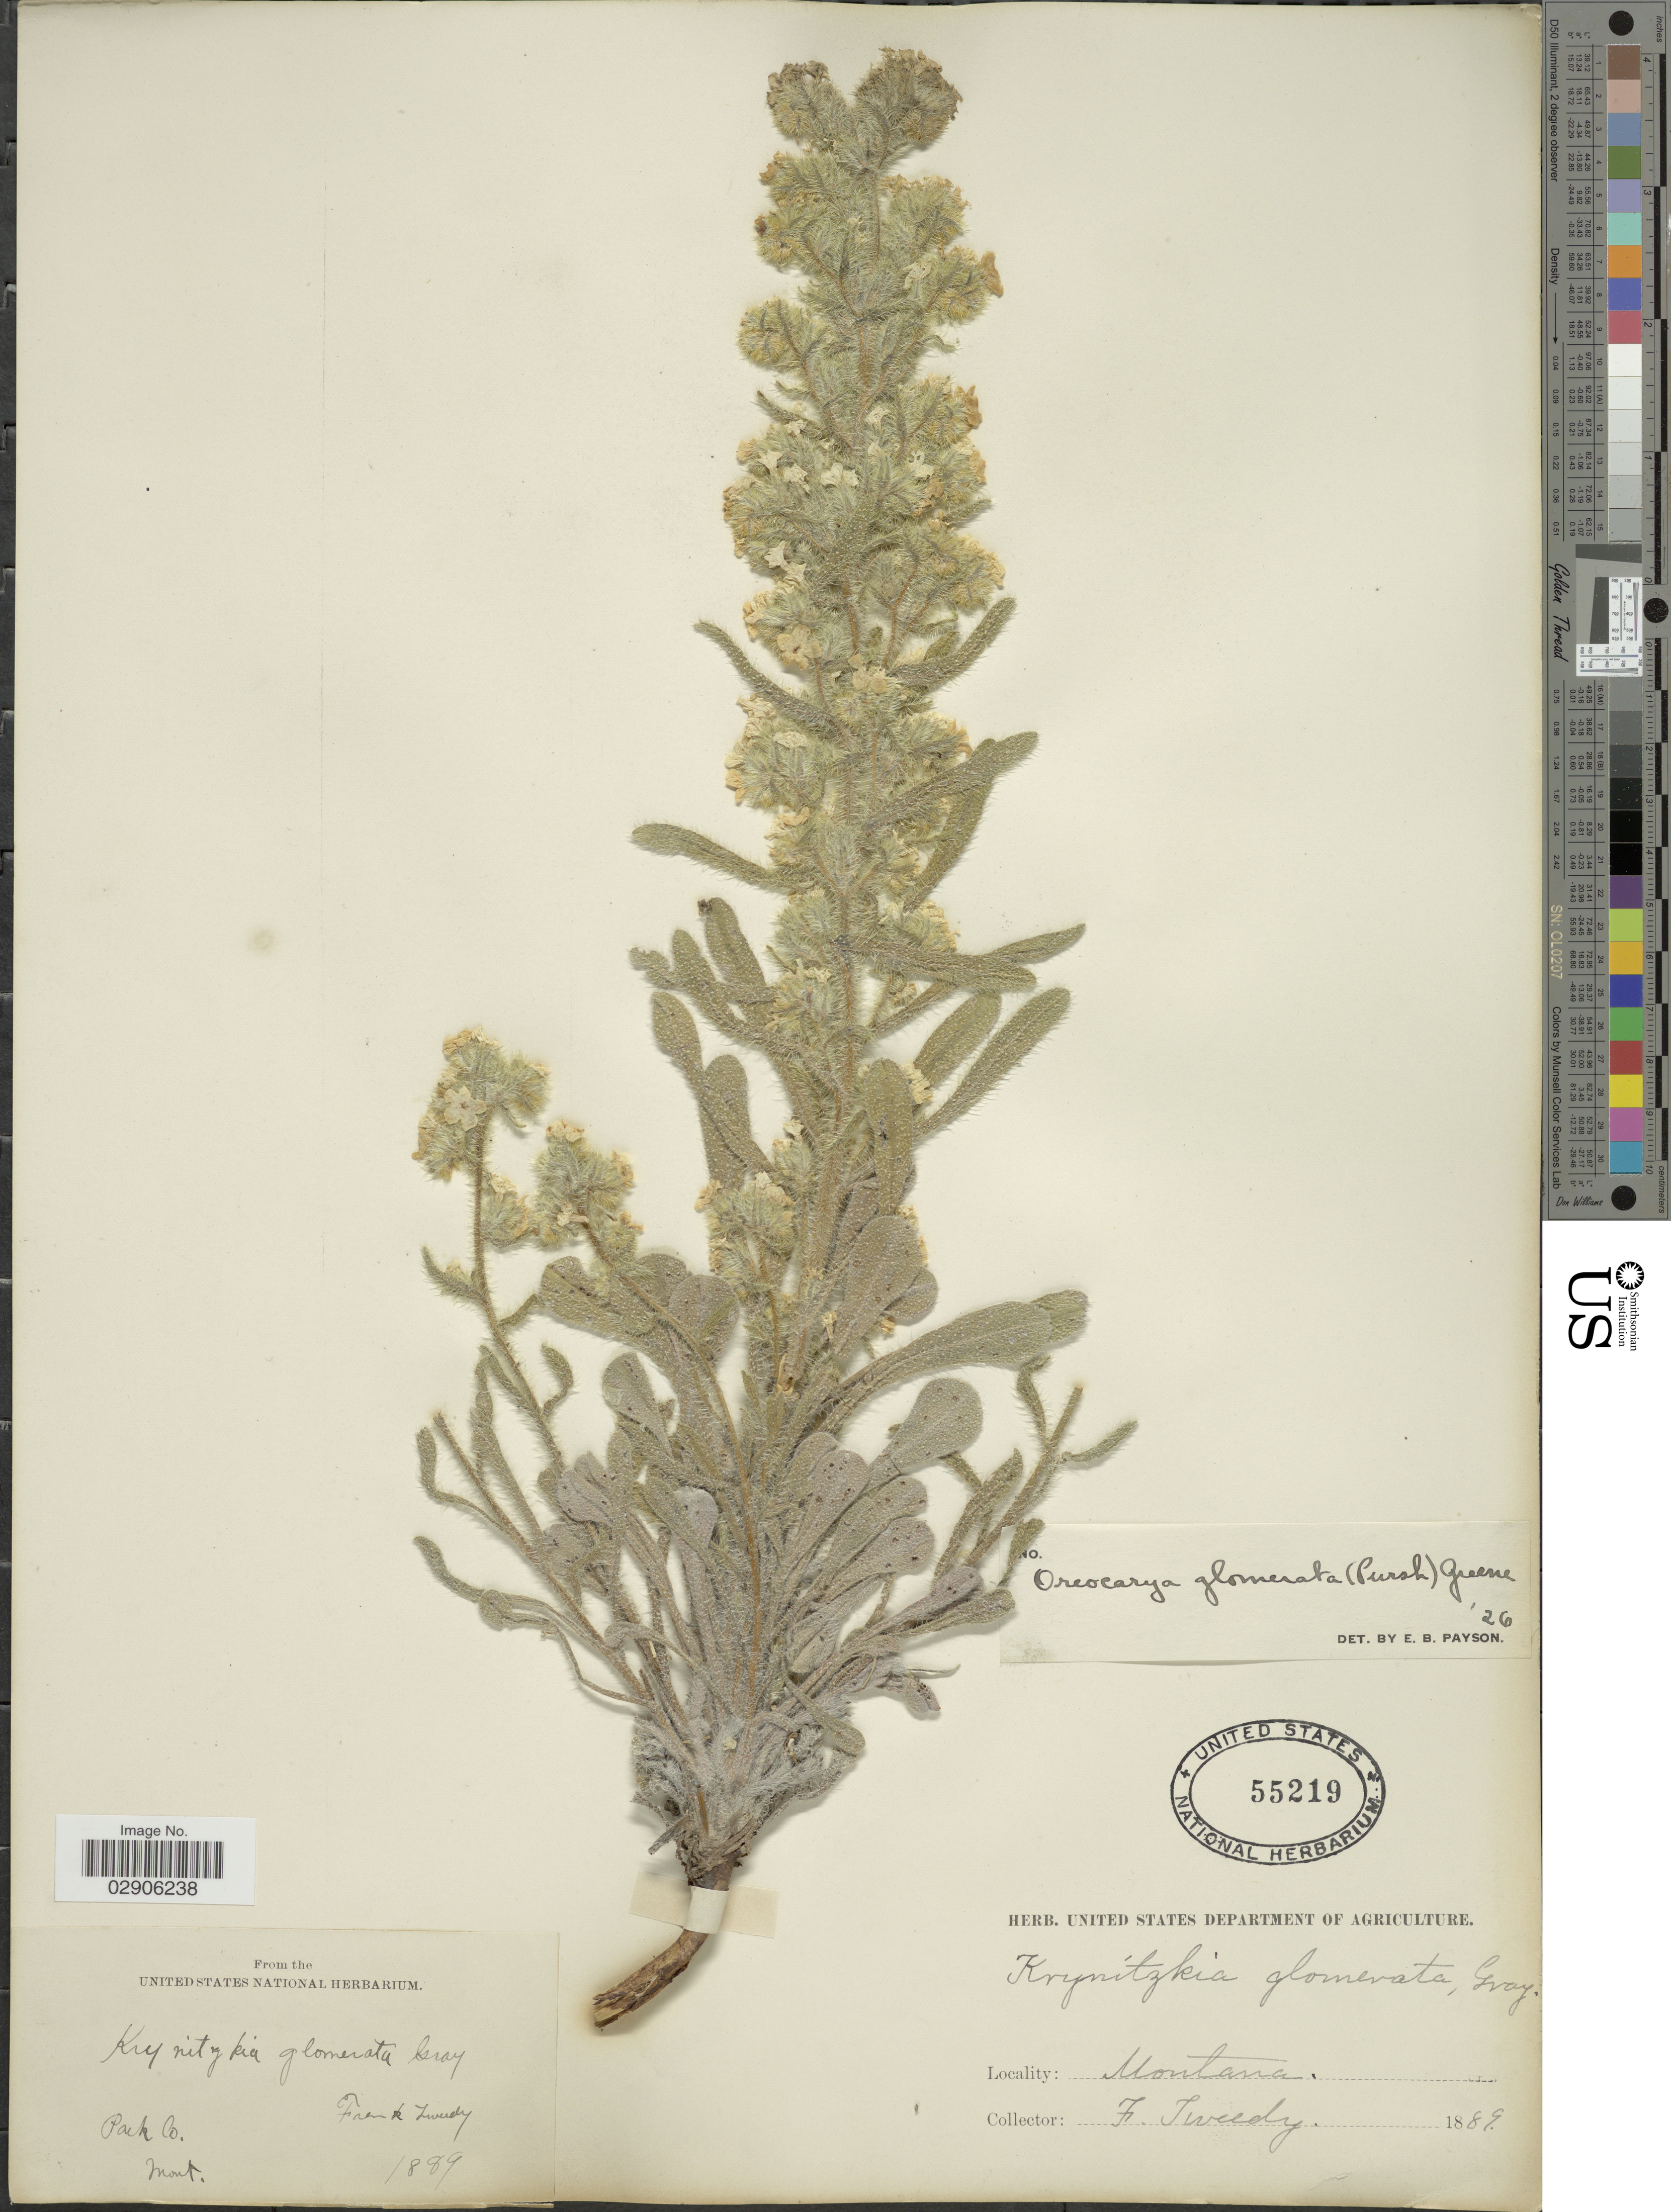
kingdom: Plantae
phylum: Tracheophyta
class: Magnoliopsida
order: Boraginales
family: Boraginaceae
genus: Cryptantha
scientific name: Cryptantha bradburiana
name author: Payson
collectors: F. Tweedy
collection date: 1889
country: United States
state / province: Montana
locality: Park Co., Montana.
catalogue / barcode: US 55219